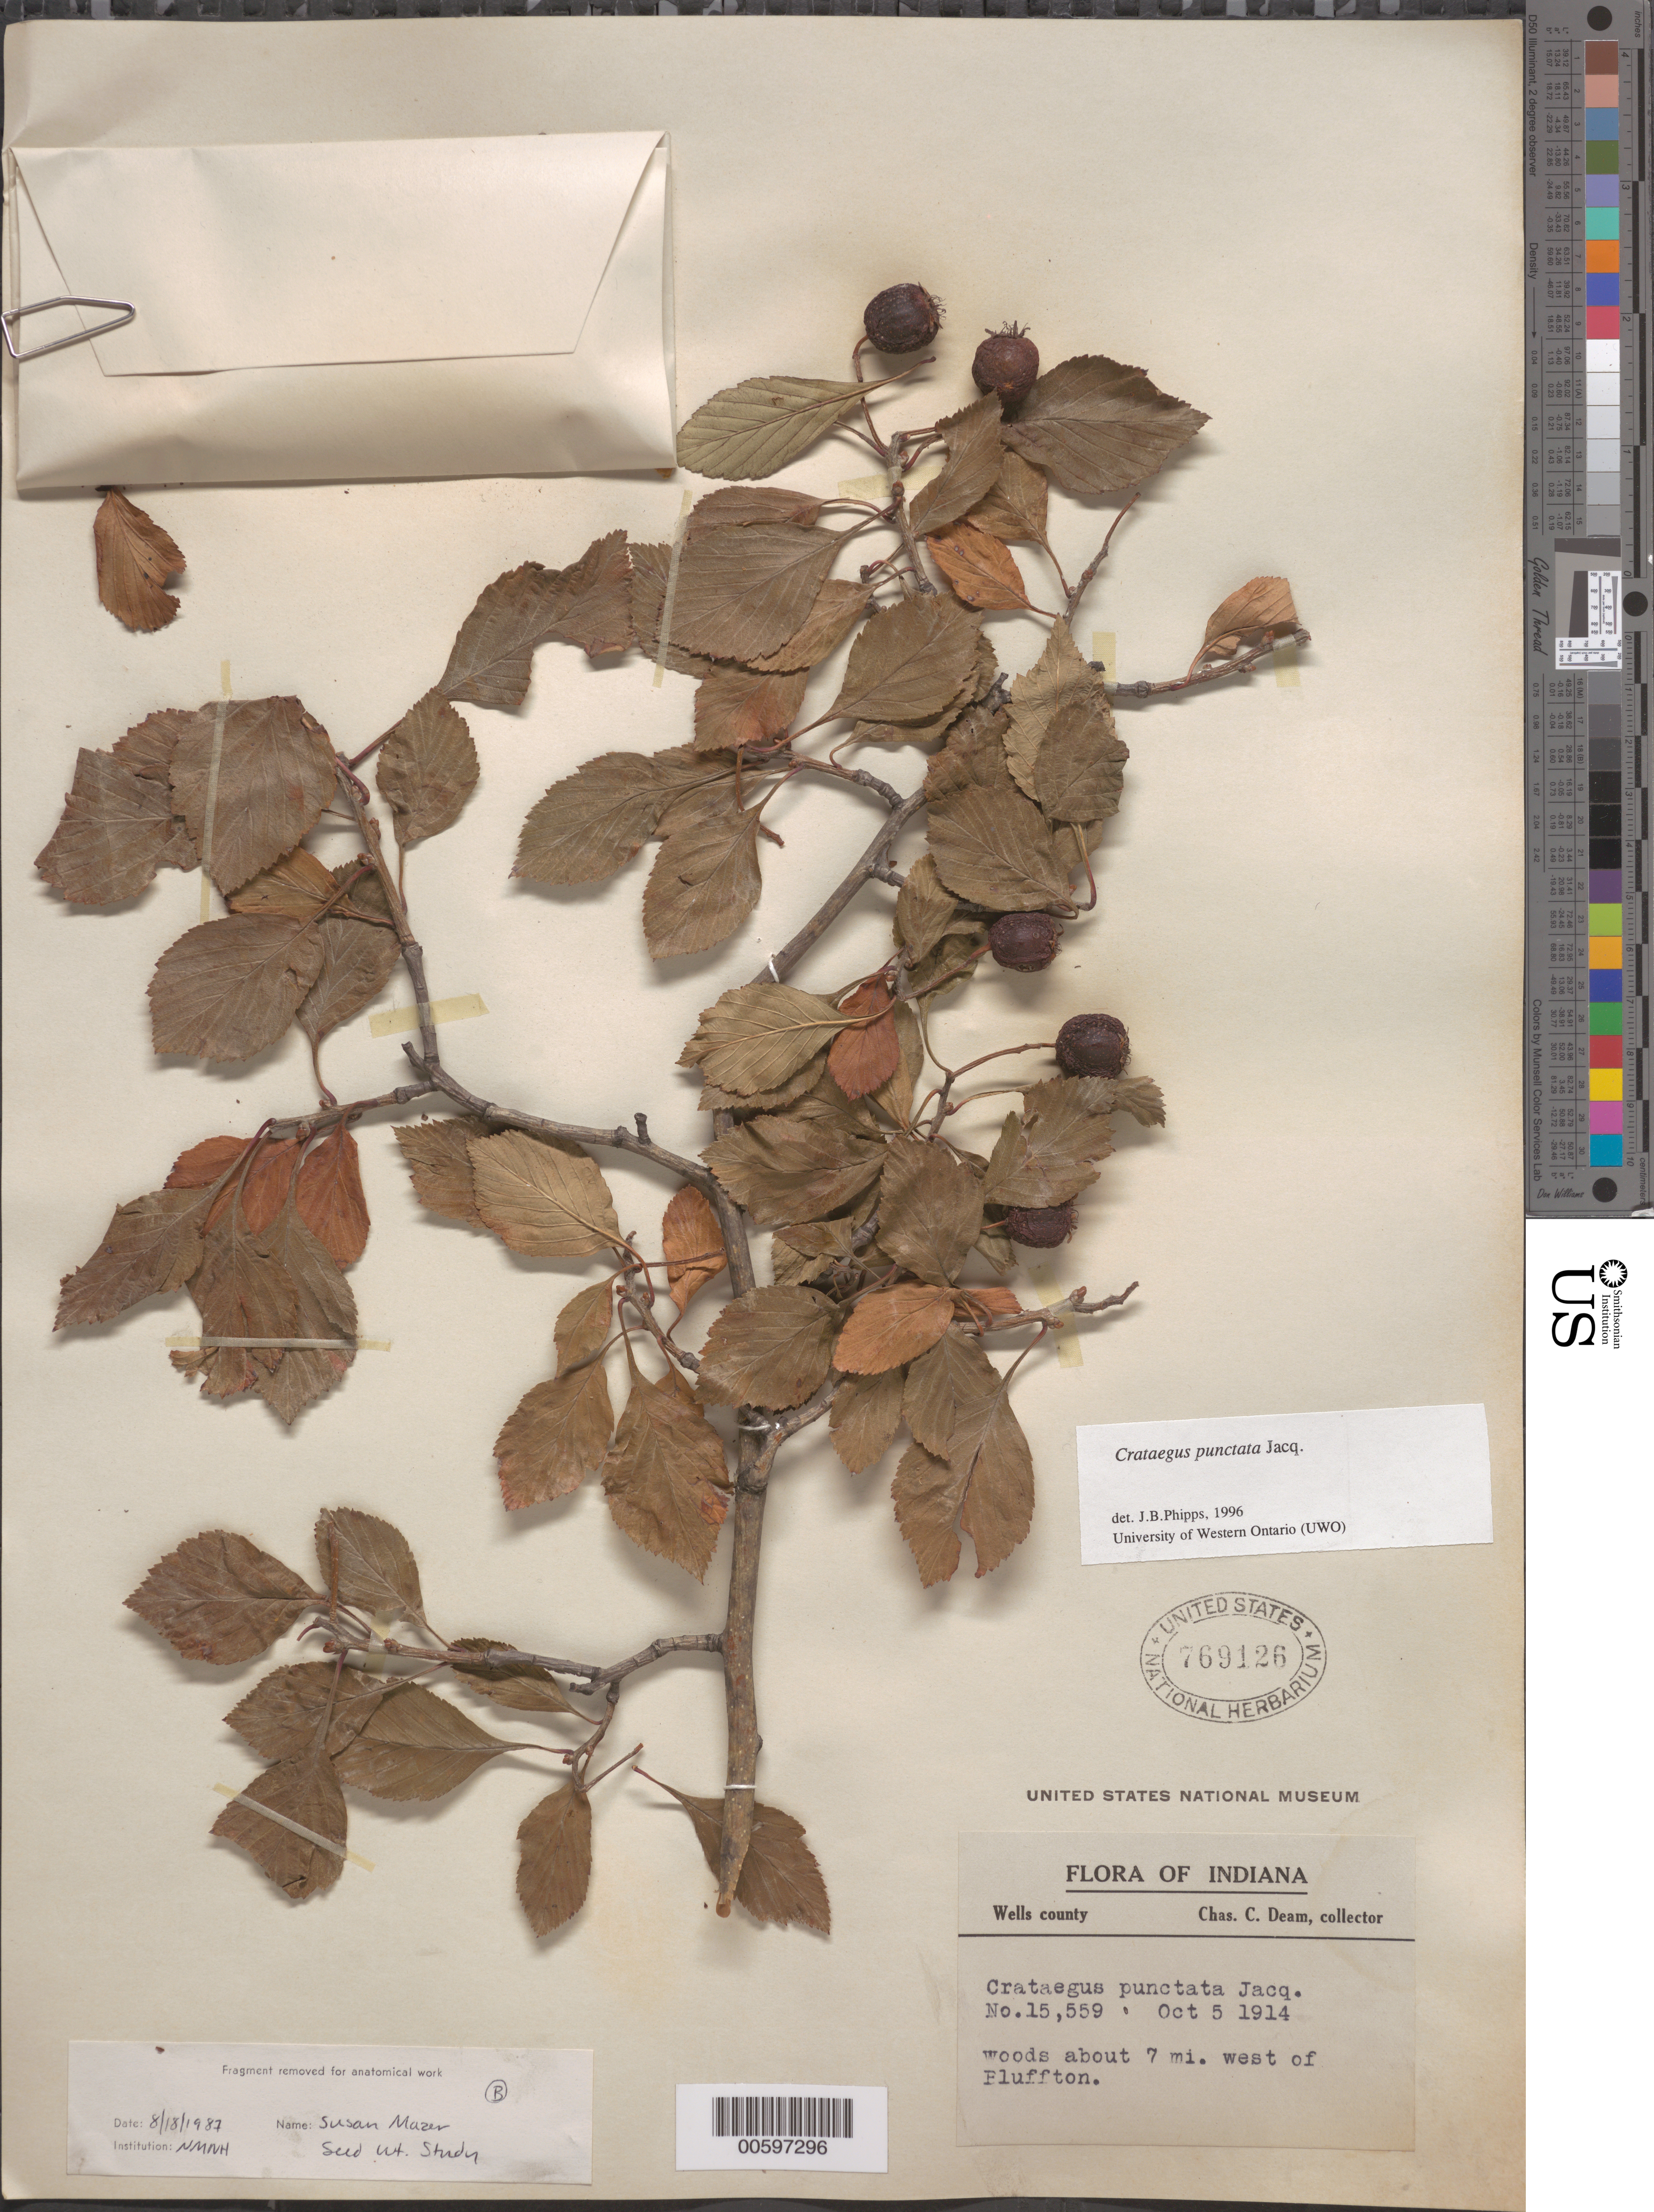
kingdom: Plantae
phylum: Tracheophyta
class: Magnoliopsida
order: Rosales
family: Rosaceae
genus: Crataegus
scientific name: Crataegus punctata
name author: Jacq.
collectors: C. C. Deam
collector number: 15559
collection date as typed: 05 Oct 1914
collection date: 1914-10-05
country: United States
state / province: Indiana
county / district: Wells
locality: about 7 mi. W of Bluffton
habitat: woods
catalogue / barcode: US 769126